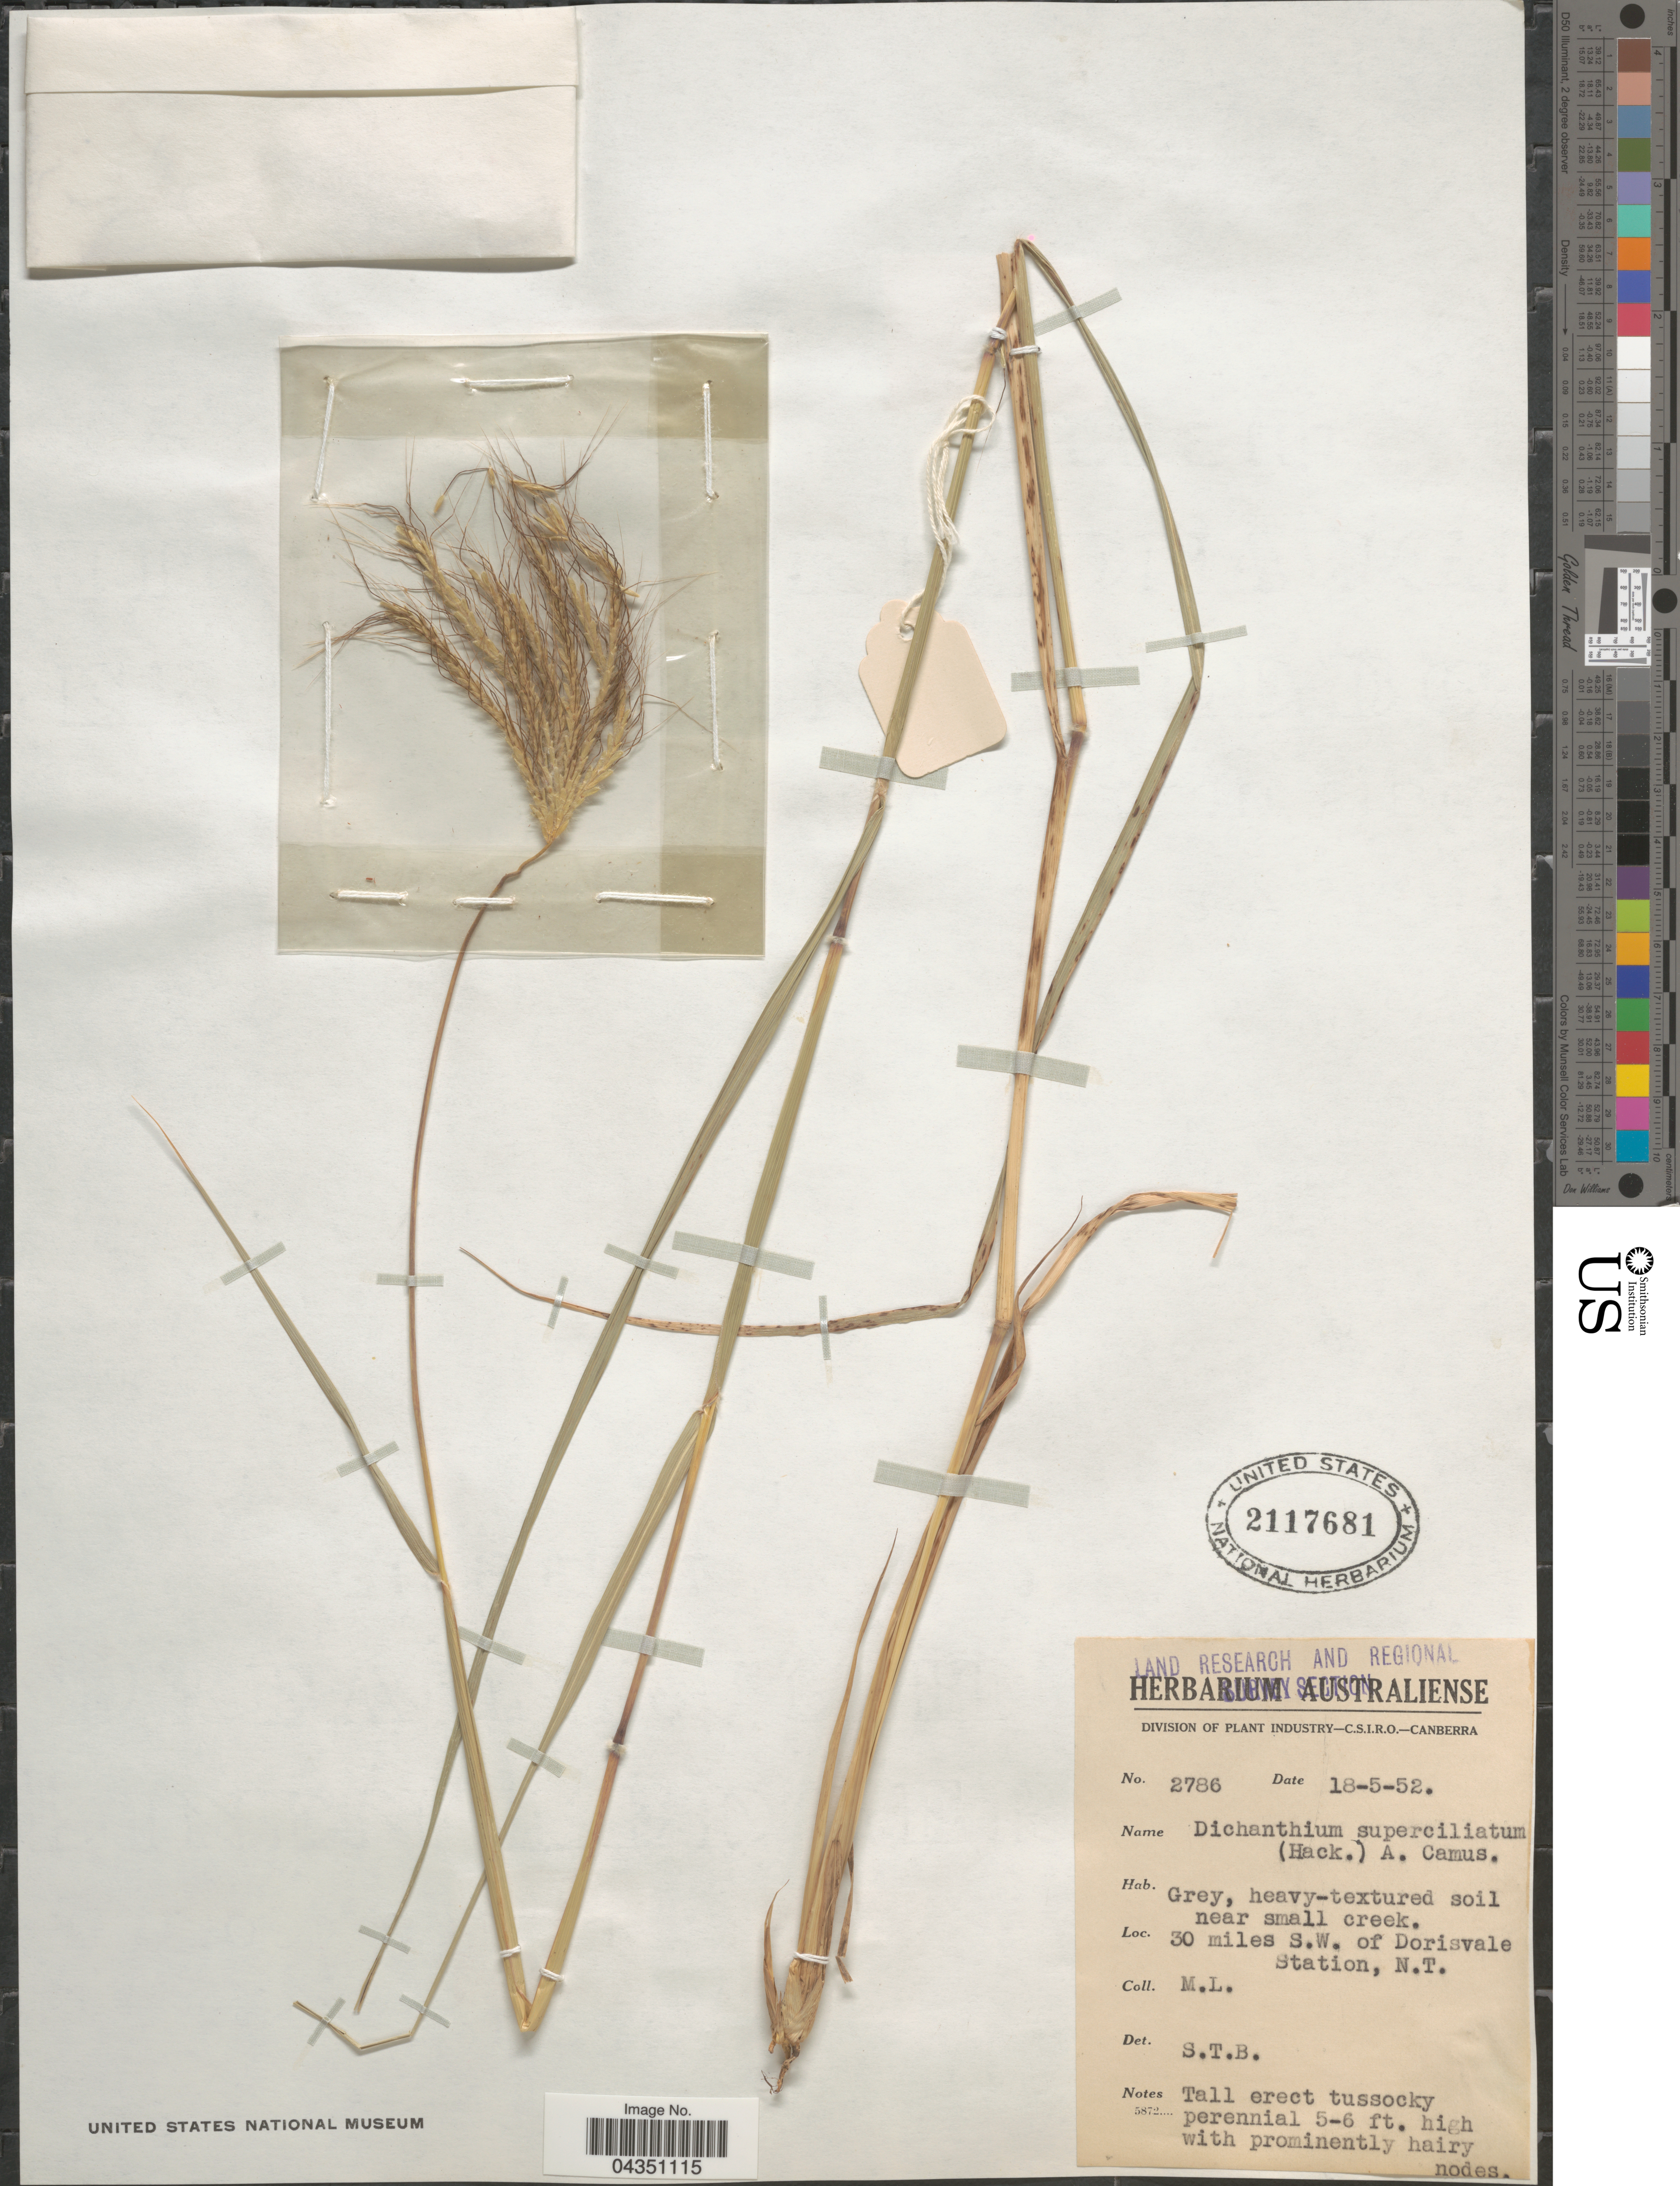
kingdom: Plantae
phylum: Tracheophyta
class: Liliopsida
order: Poales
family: Poaceae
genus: Dichanthium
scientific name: Dichanthium sericeum subsp. polystachyum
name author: (Benth.) B.K. Simon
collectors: M. L.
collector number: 2786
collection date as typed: Transcribed d/m/y: 18/5/52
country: Australia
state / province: Northern Territory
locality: Land Research and Regional Survey Section. 30 miles S.W. of Dorisvale Station, N.T.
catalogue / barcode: US 2117681